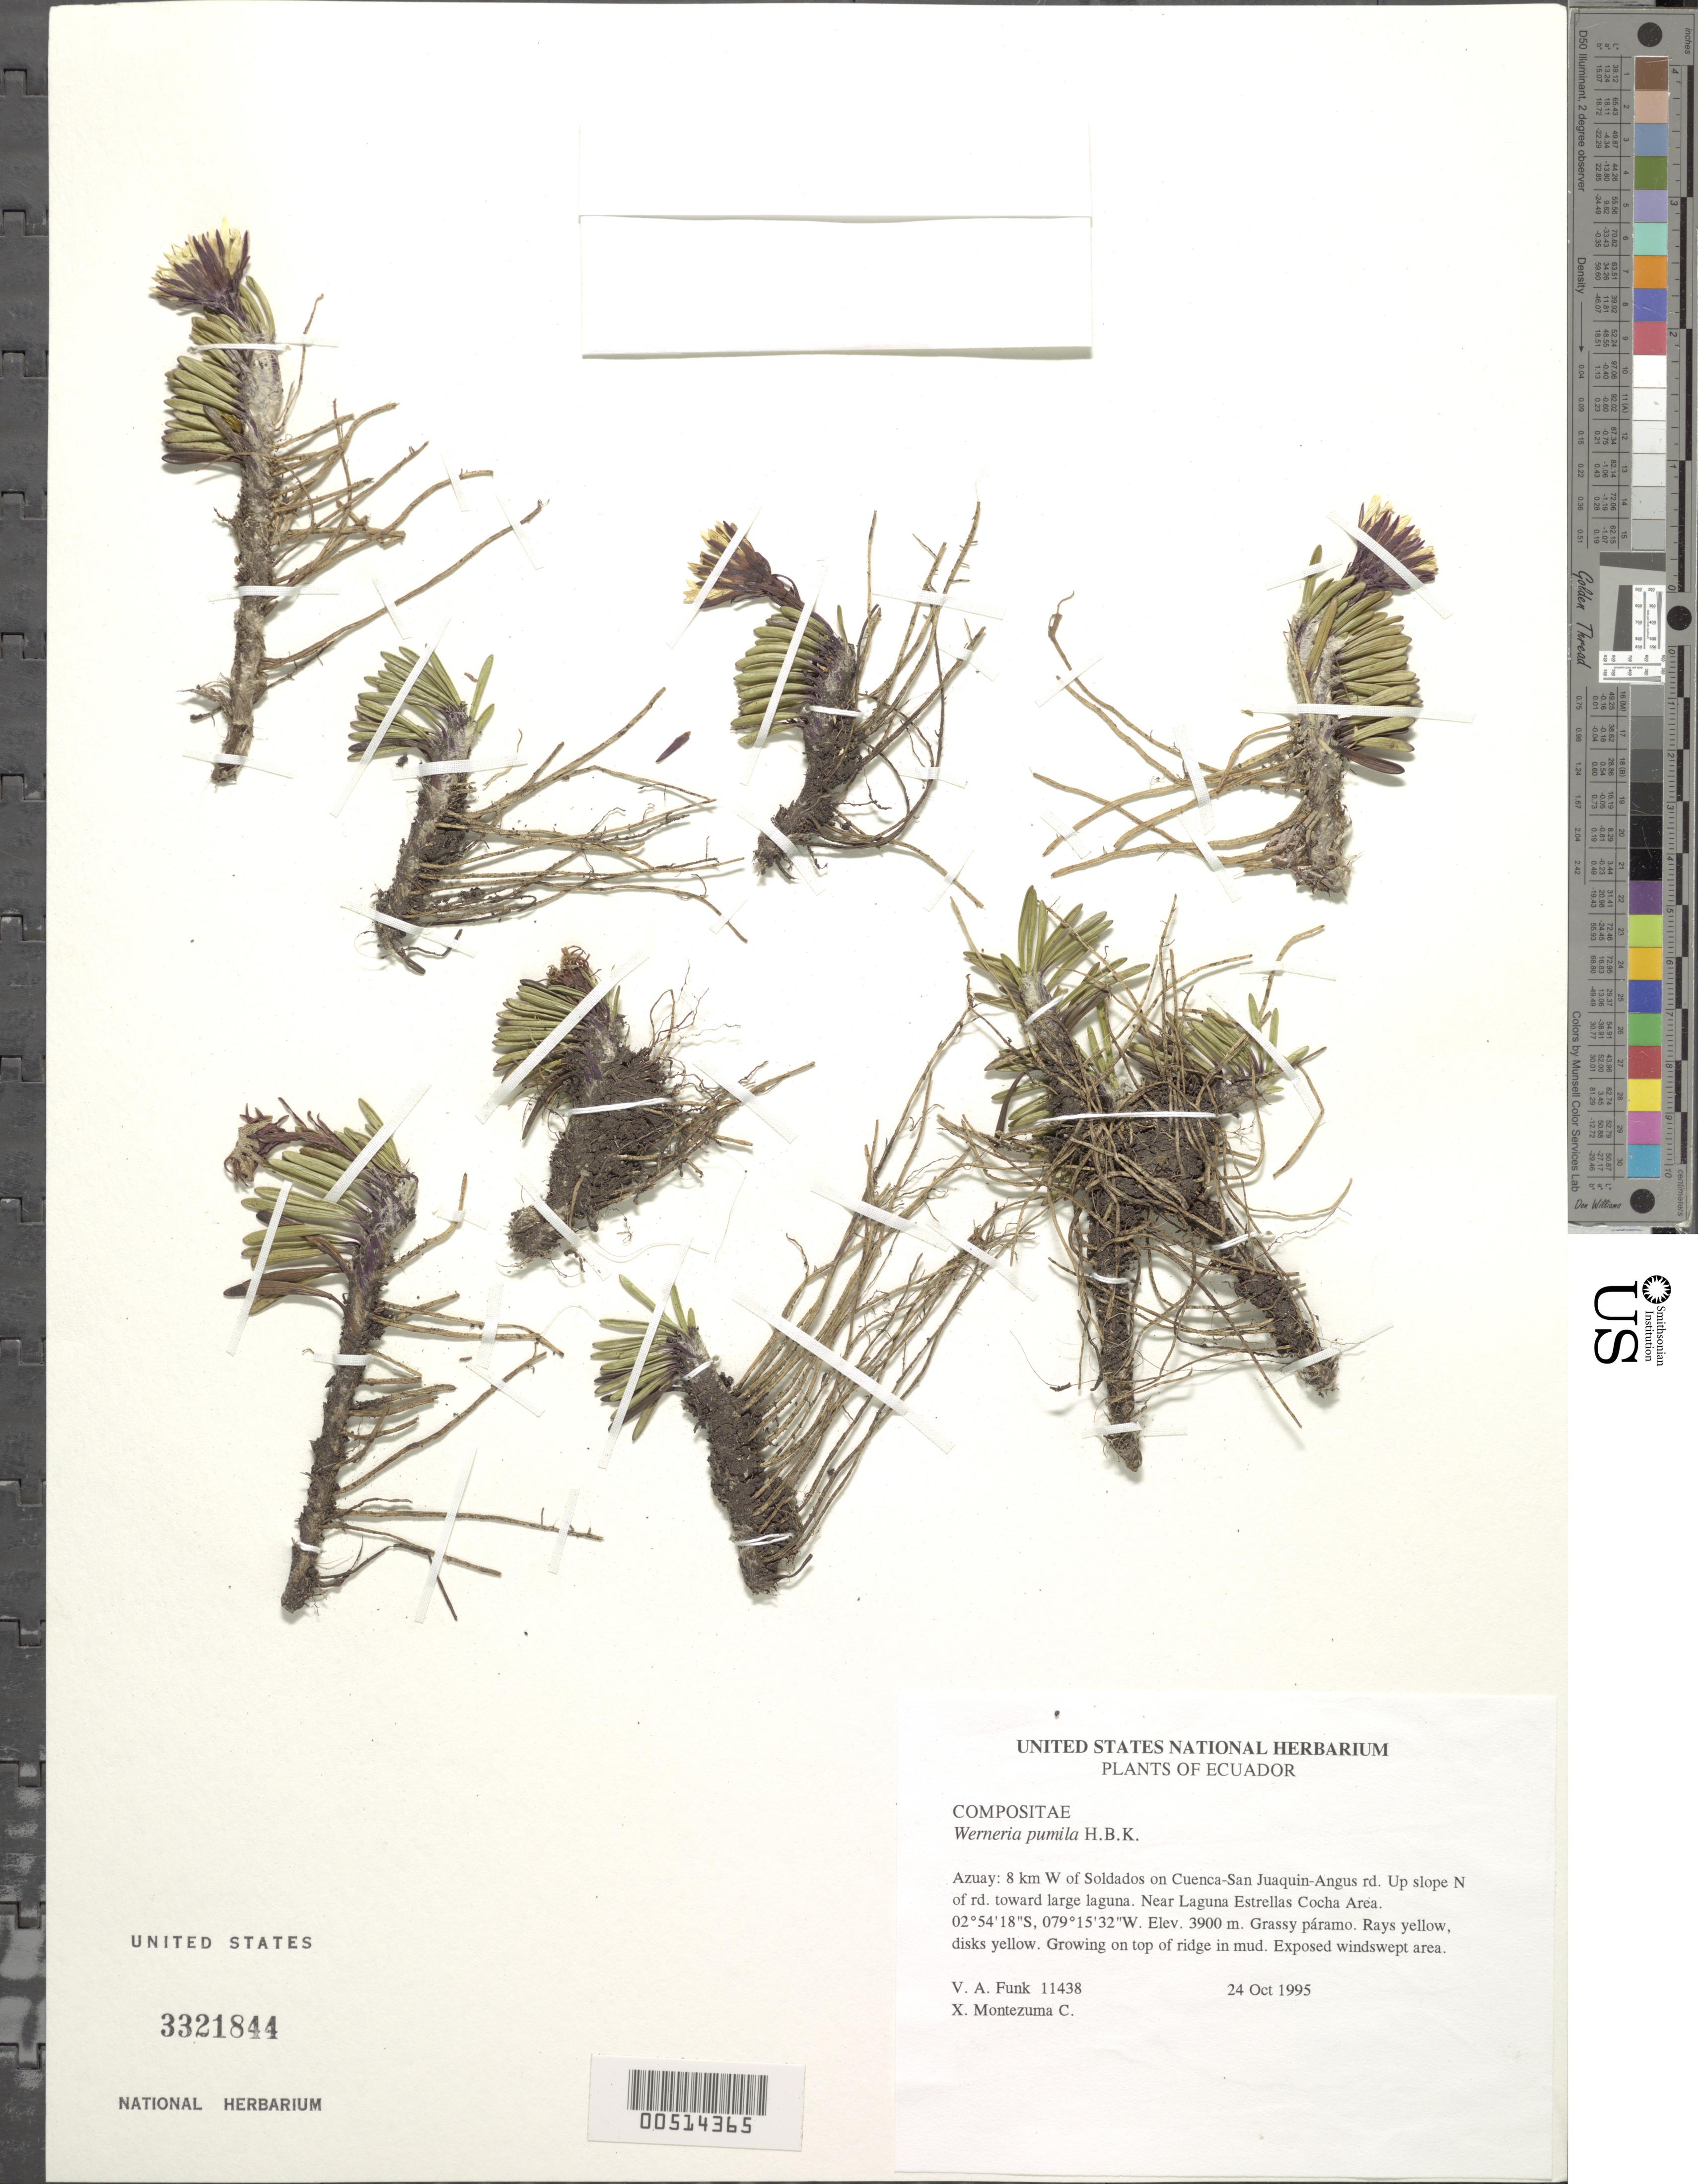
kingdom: Plantae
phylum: Tracheophyta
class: Magnoliopsida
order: Asterales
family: Asteraceae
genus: Werneria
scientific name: Werneria pumila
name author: Kunth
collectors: V. Funk & X. Montezuma C.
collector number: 11438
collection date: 1995-10-24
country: Ecuador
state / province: Azuay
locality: Soldados, 8 km W of, on Cuenca-San Juaquin-Angus rd. Up slope N of rd. toward large laguna. Near Laguna Estrellas Cocha Area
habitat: Grassy páramo. Growing on top of ridge in mud. Exposed windswept area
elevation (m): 3900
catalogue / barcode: US 3321844